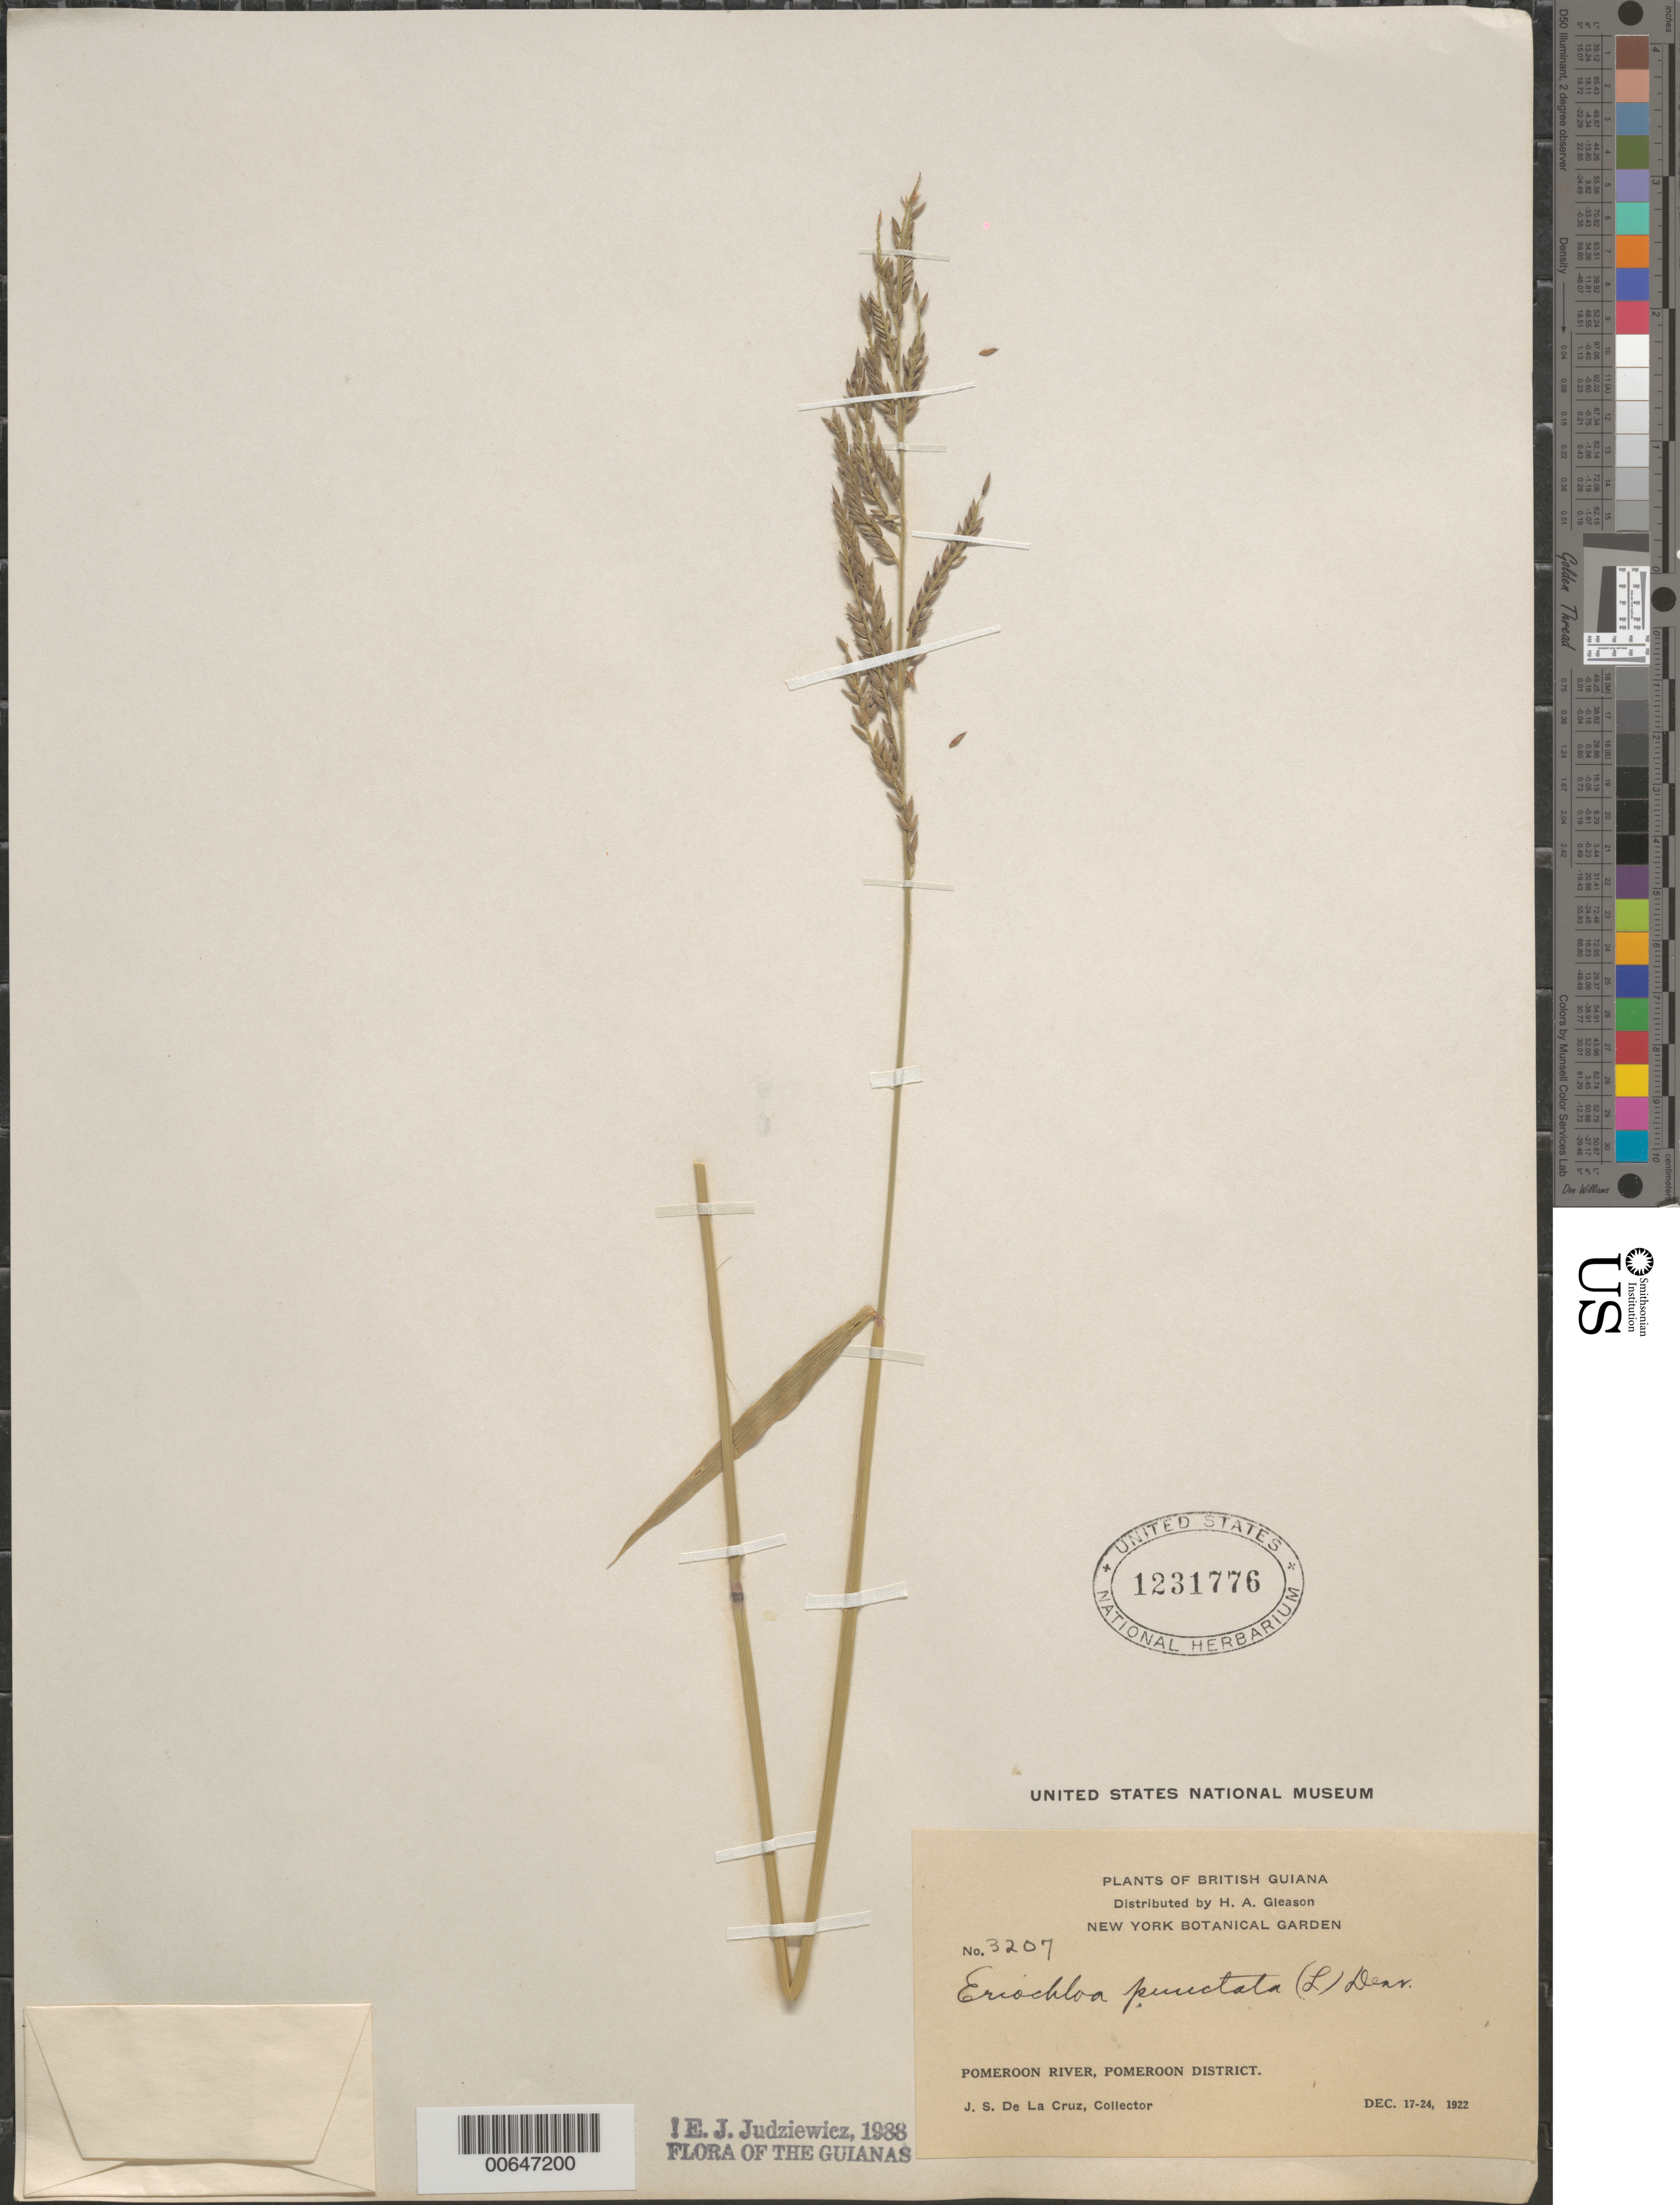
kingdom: Plantae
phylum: Tracheophyta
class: Liliopsida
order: Poales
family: Poaceae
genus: Eriochloa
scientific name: Eriochloa punctata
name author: (L.) Desv. ex Ham.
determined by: Judziewicz, E. J.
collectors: J. S. de la Cruz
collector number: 3207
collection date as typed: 11-Dec-22 to 24-Dec-22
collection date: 1922-12-11/1922-12-24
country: Guyana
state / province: Pomeroon-Supenaam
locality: Pomeroon R.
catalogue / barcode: US 1231776